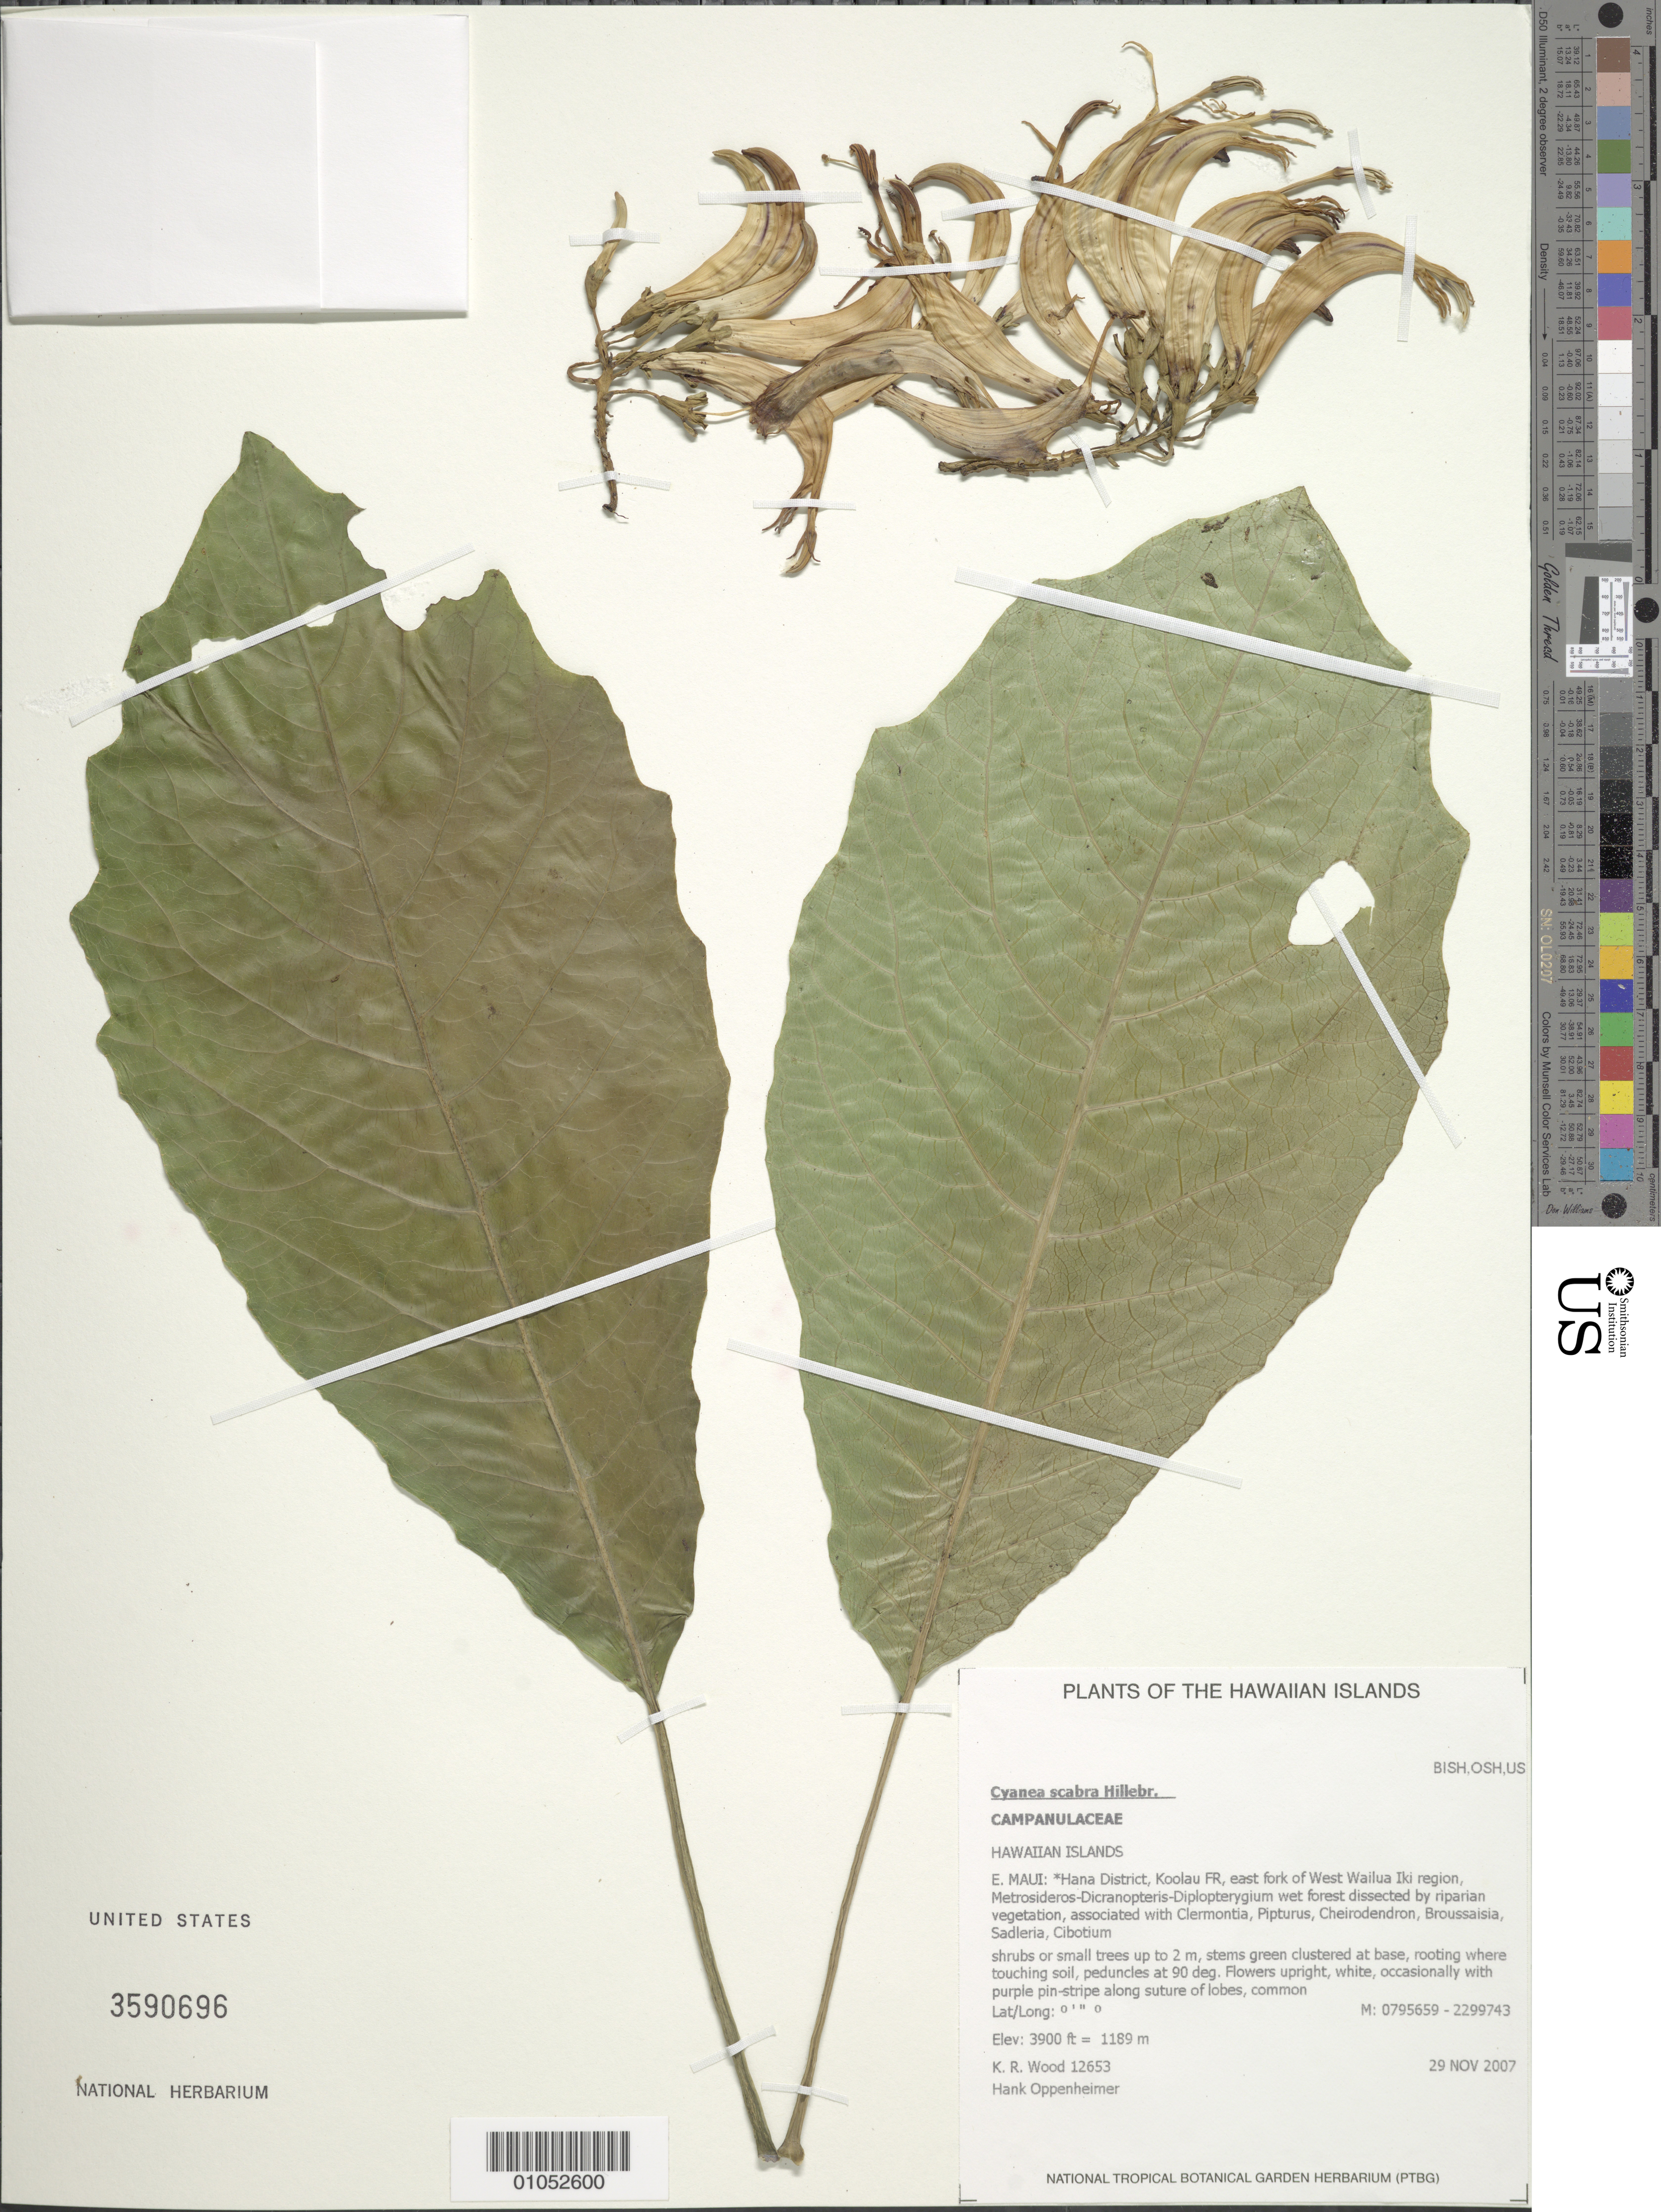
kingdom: Plantae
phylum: Tracheophyta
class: Magnoliopsida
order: Asterales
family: Campanulaceae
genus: Cyanea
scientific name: Cyanea scabra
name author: Hillebr.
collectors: K. R. Wood & H. Oppenheimer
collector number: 12653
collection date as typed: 29 Nov 2007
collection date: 2007-11-29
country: United States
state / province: Hawaii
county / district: Maui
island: Maui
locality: East Maui, Hamakua District, Koolau FR, east fork of West Wailua Iki region.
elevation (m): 1189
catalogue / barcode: US 3590696